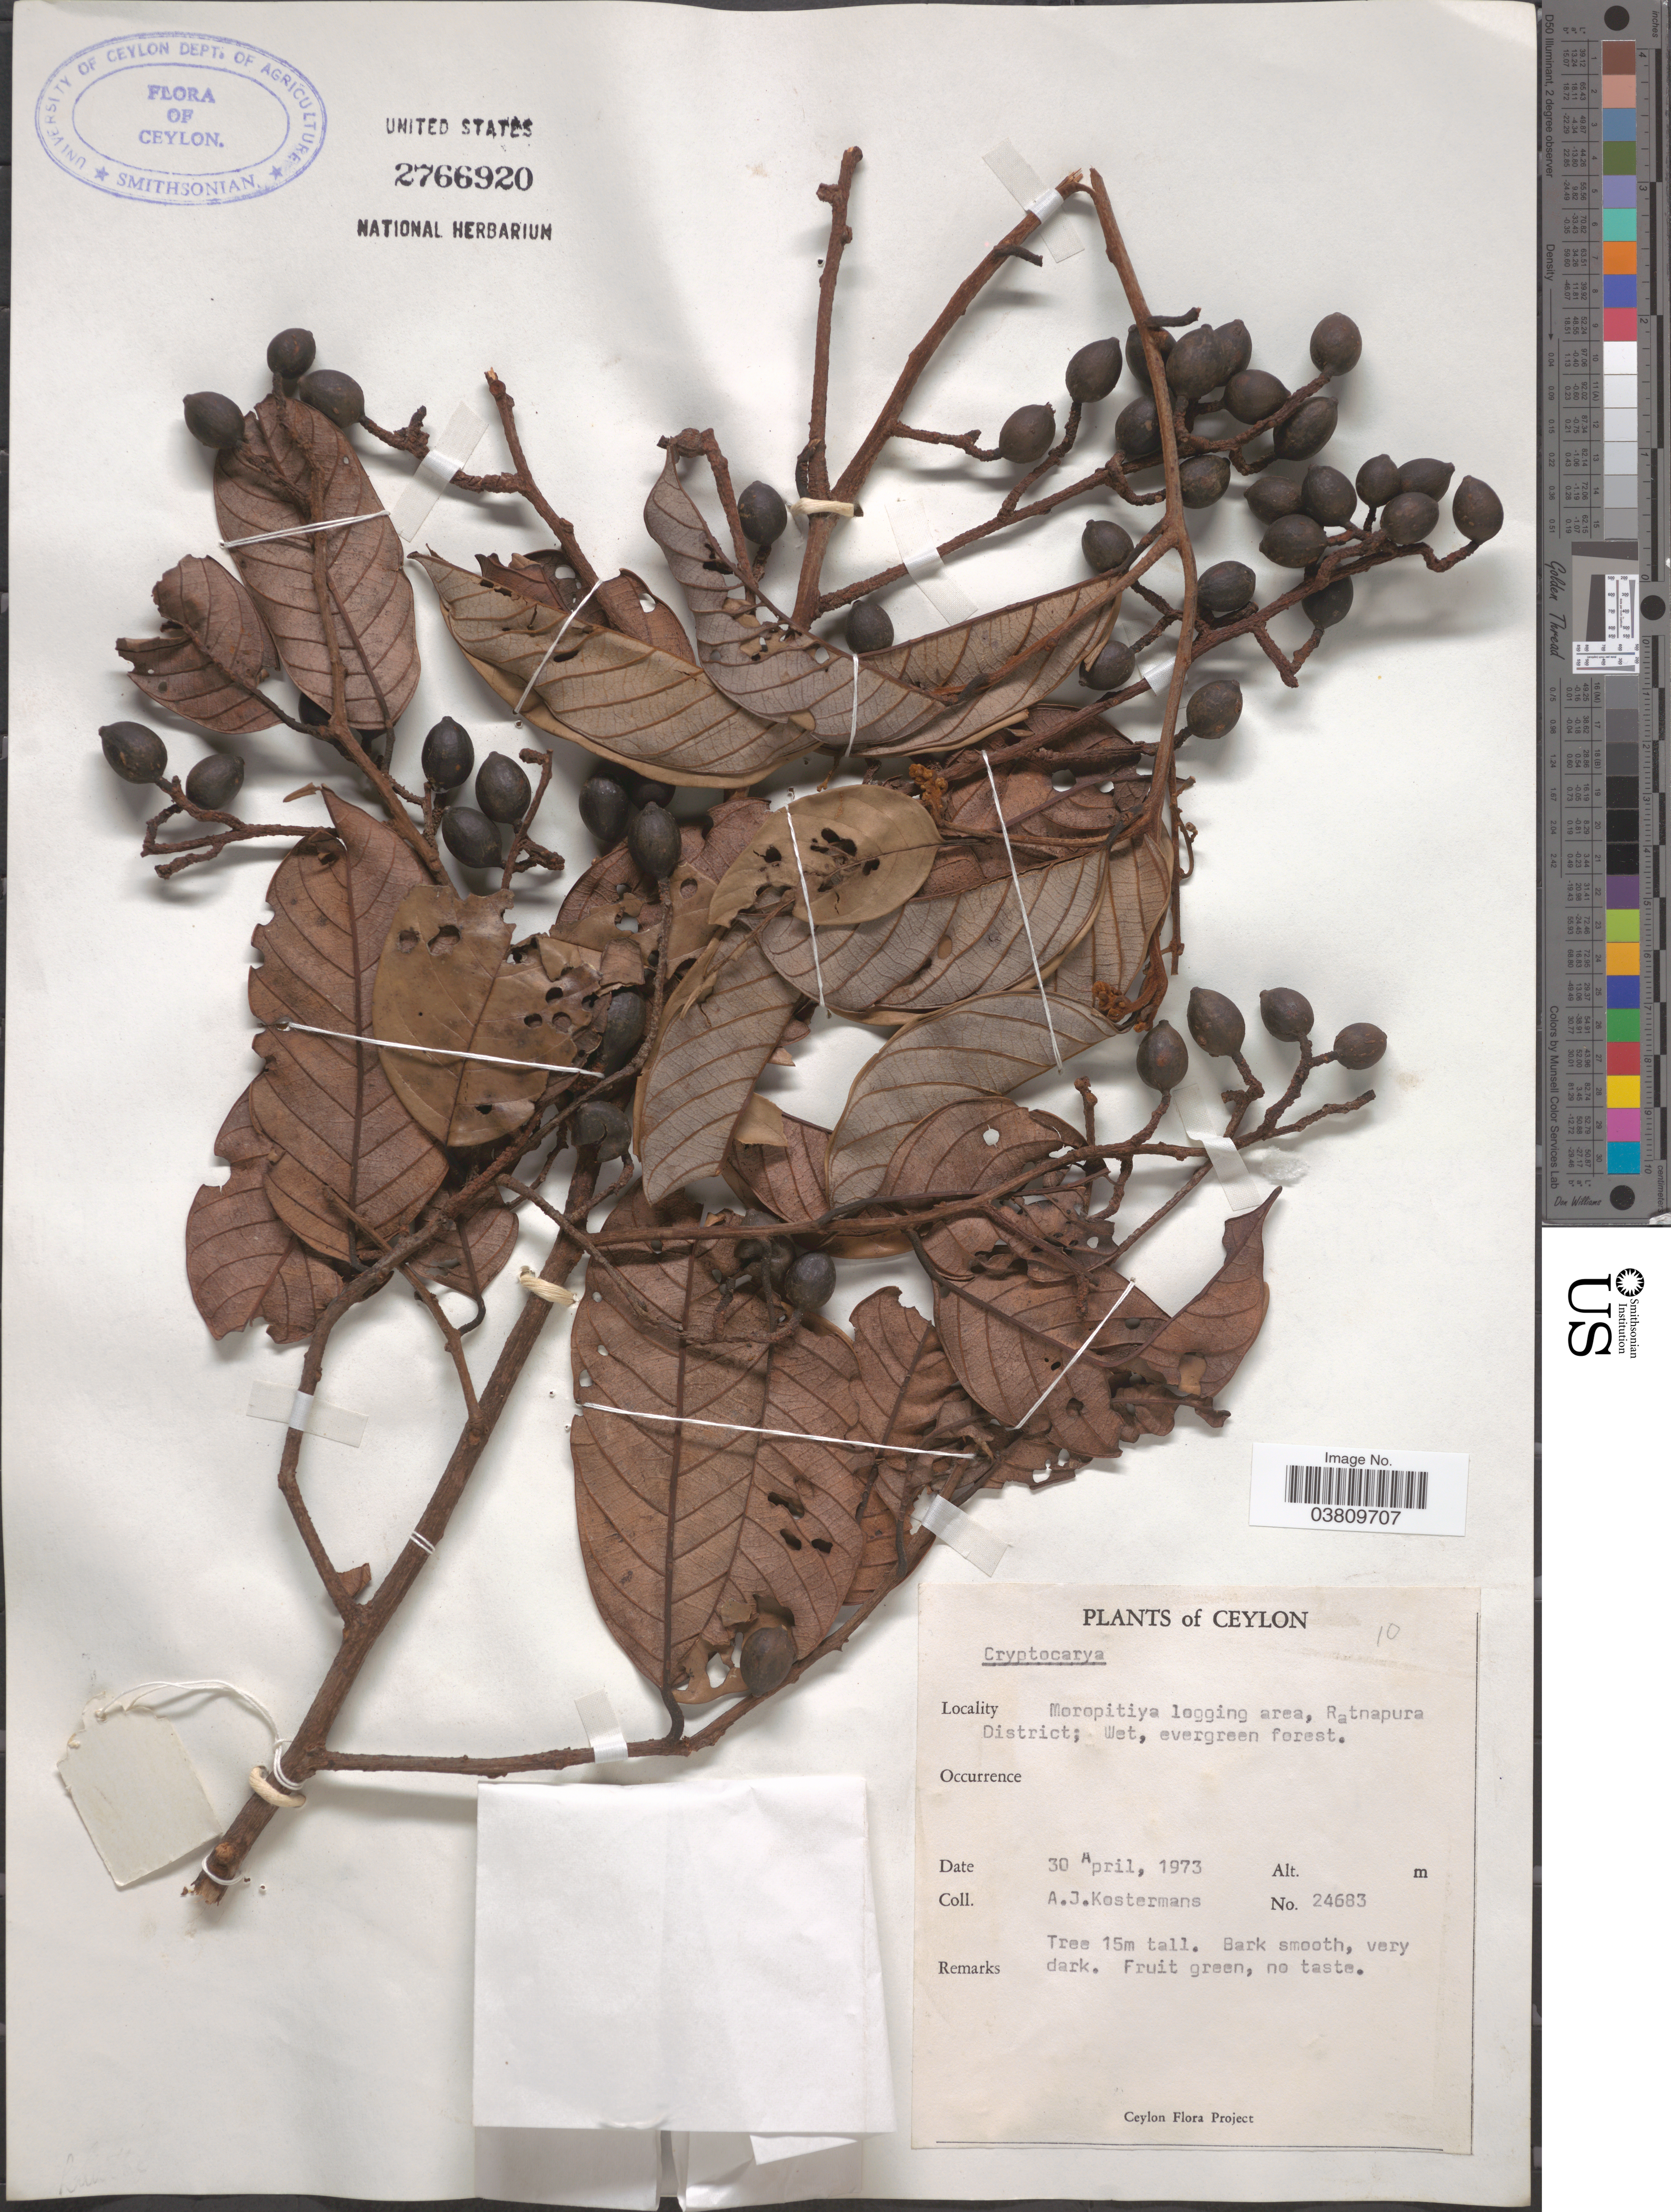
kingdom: Plantae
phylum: Tracheophyta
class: Magnoliopsida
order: Laurales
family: Lauraceae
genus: Cryptocarya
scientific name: Cryptocarya sp.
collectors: A. J. G. Kostermans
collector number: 24683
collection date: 1973-04-30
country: Sri Lanka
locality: Ceylon. Moropitiya logging area, Ratnapura District.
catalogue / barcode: US 2766920